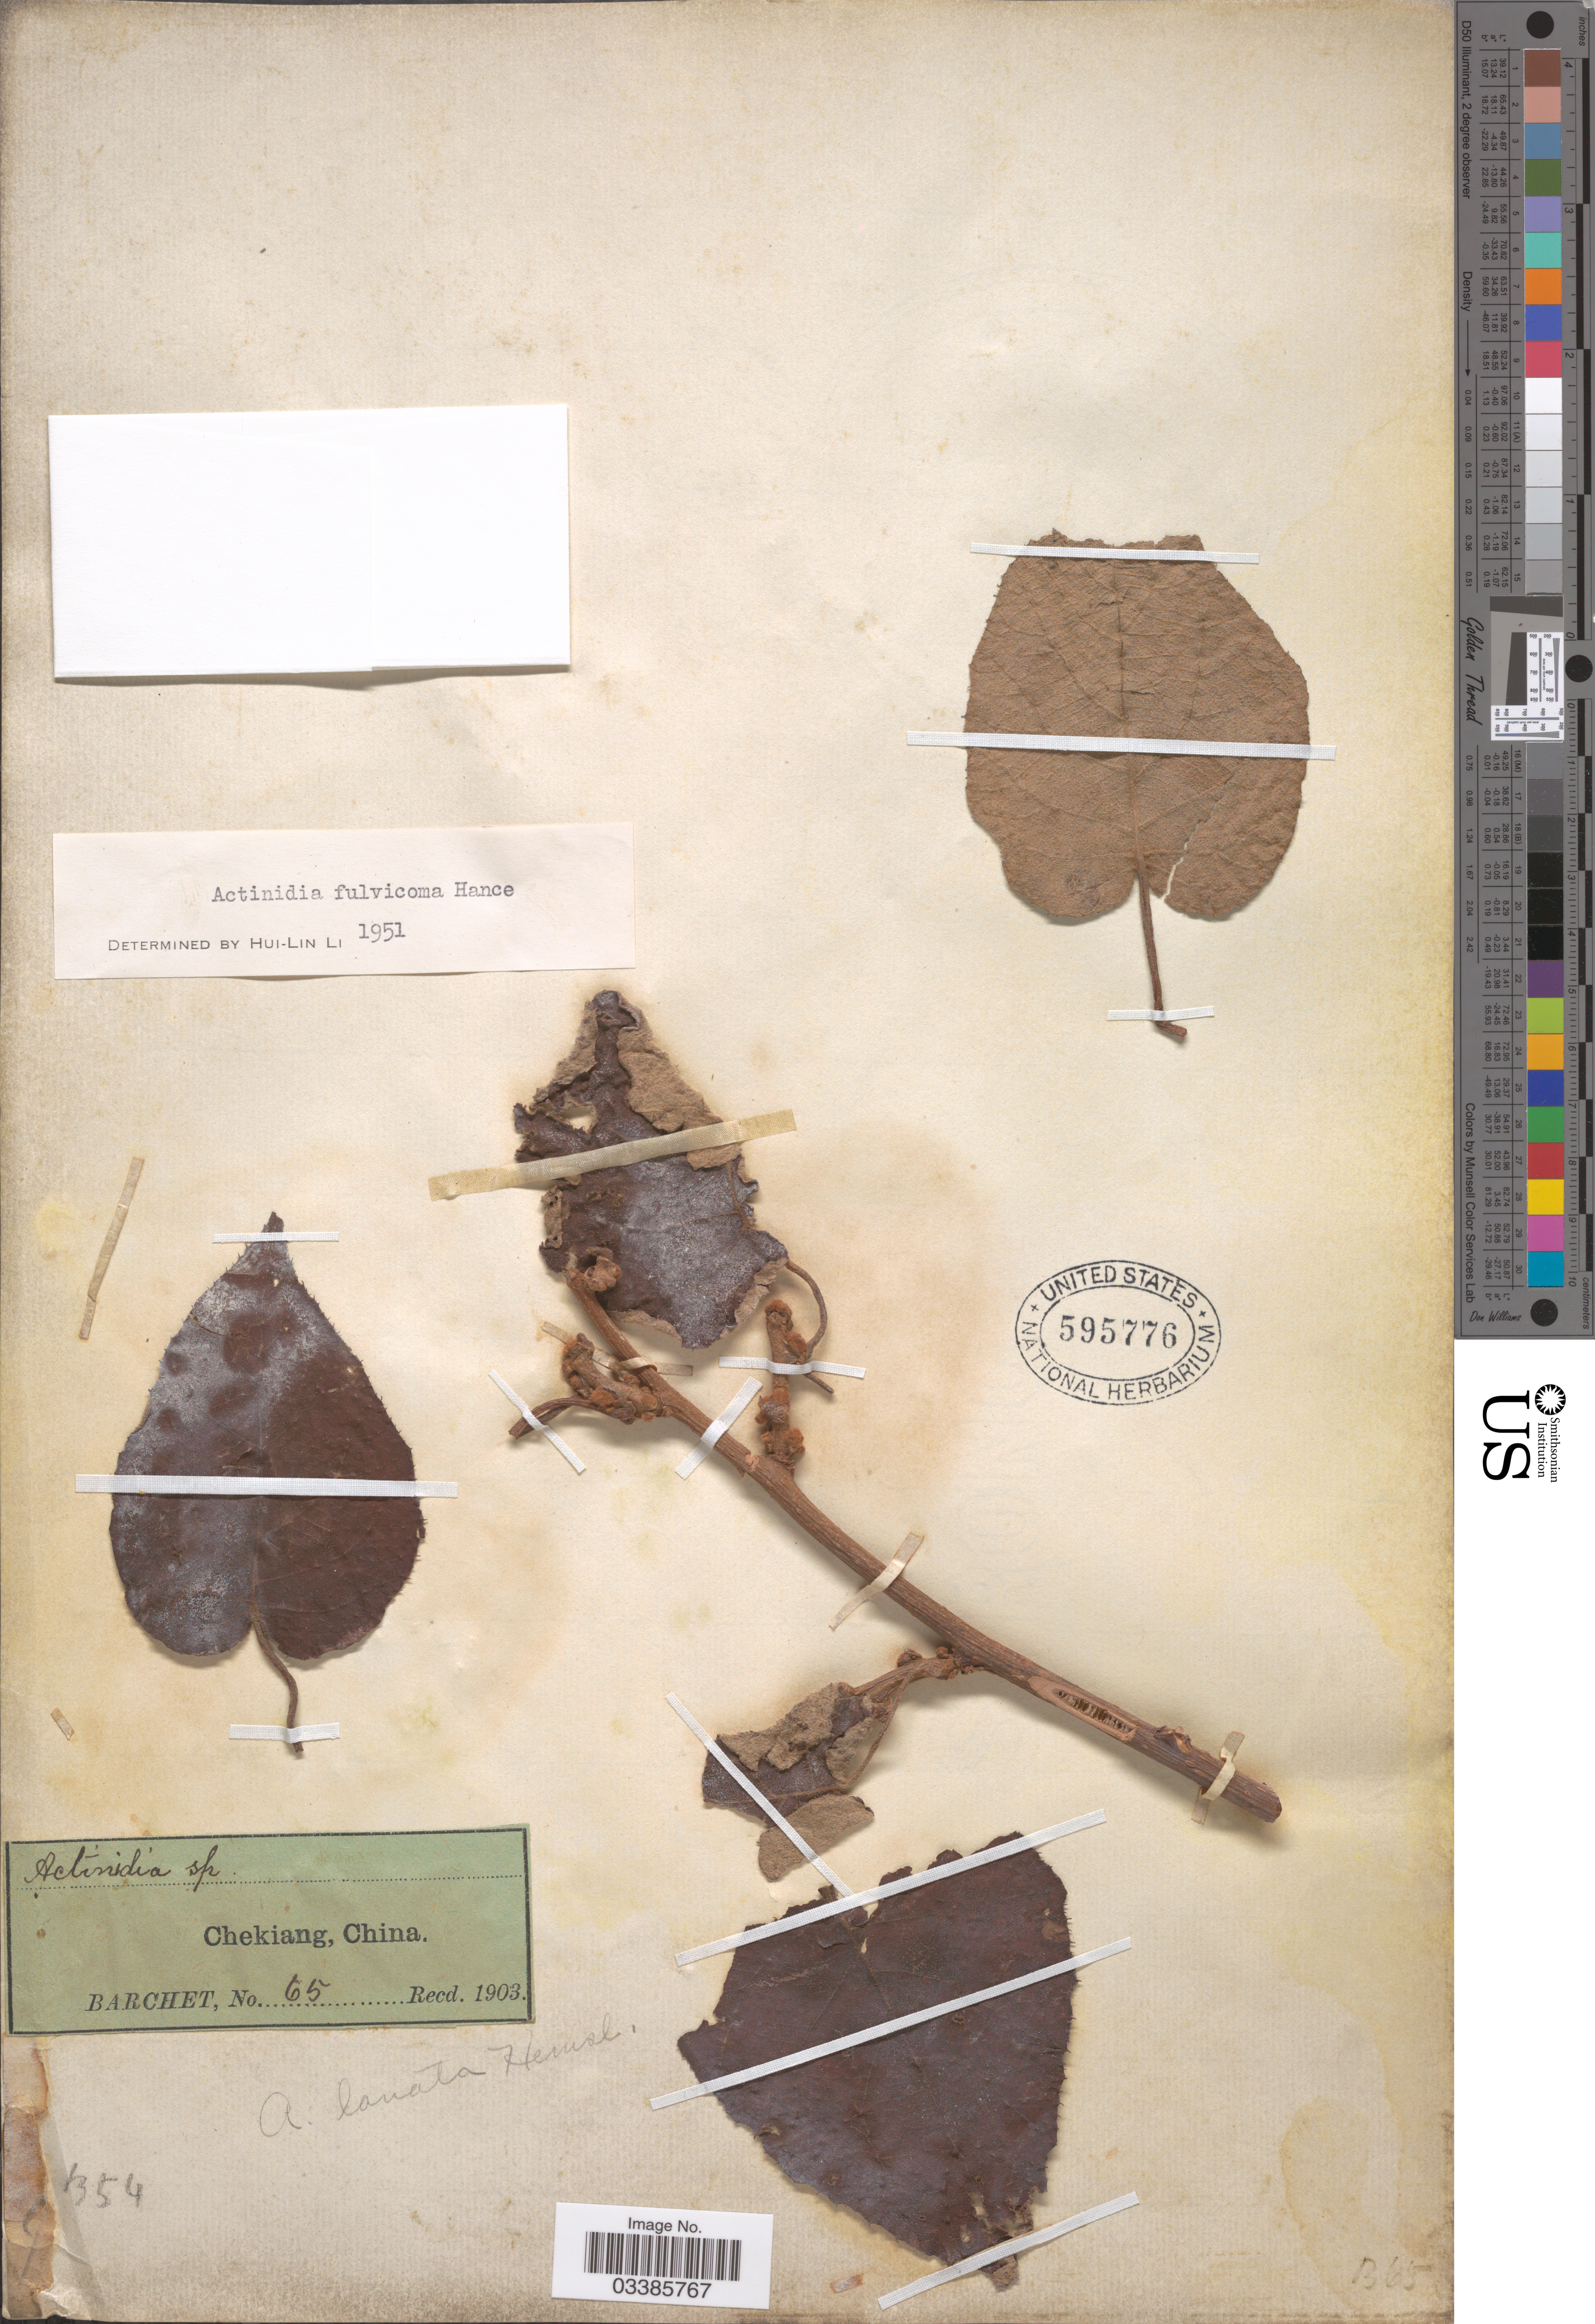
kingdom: Plantae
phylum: Tracheophyta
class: Magnoliopsida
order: Ericales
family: Actinidiaceae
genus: Actinidia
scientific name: Actinidia fulvicoma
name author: Hance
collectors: Barchet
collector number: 65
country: China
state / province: Zhejiang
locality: Chekiang.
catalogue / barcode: US 595776